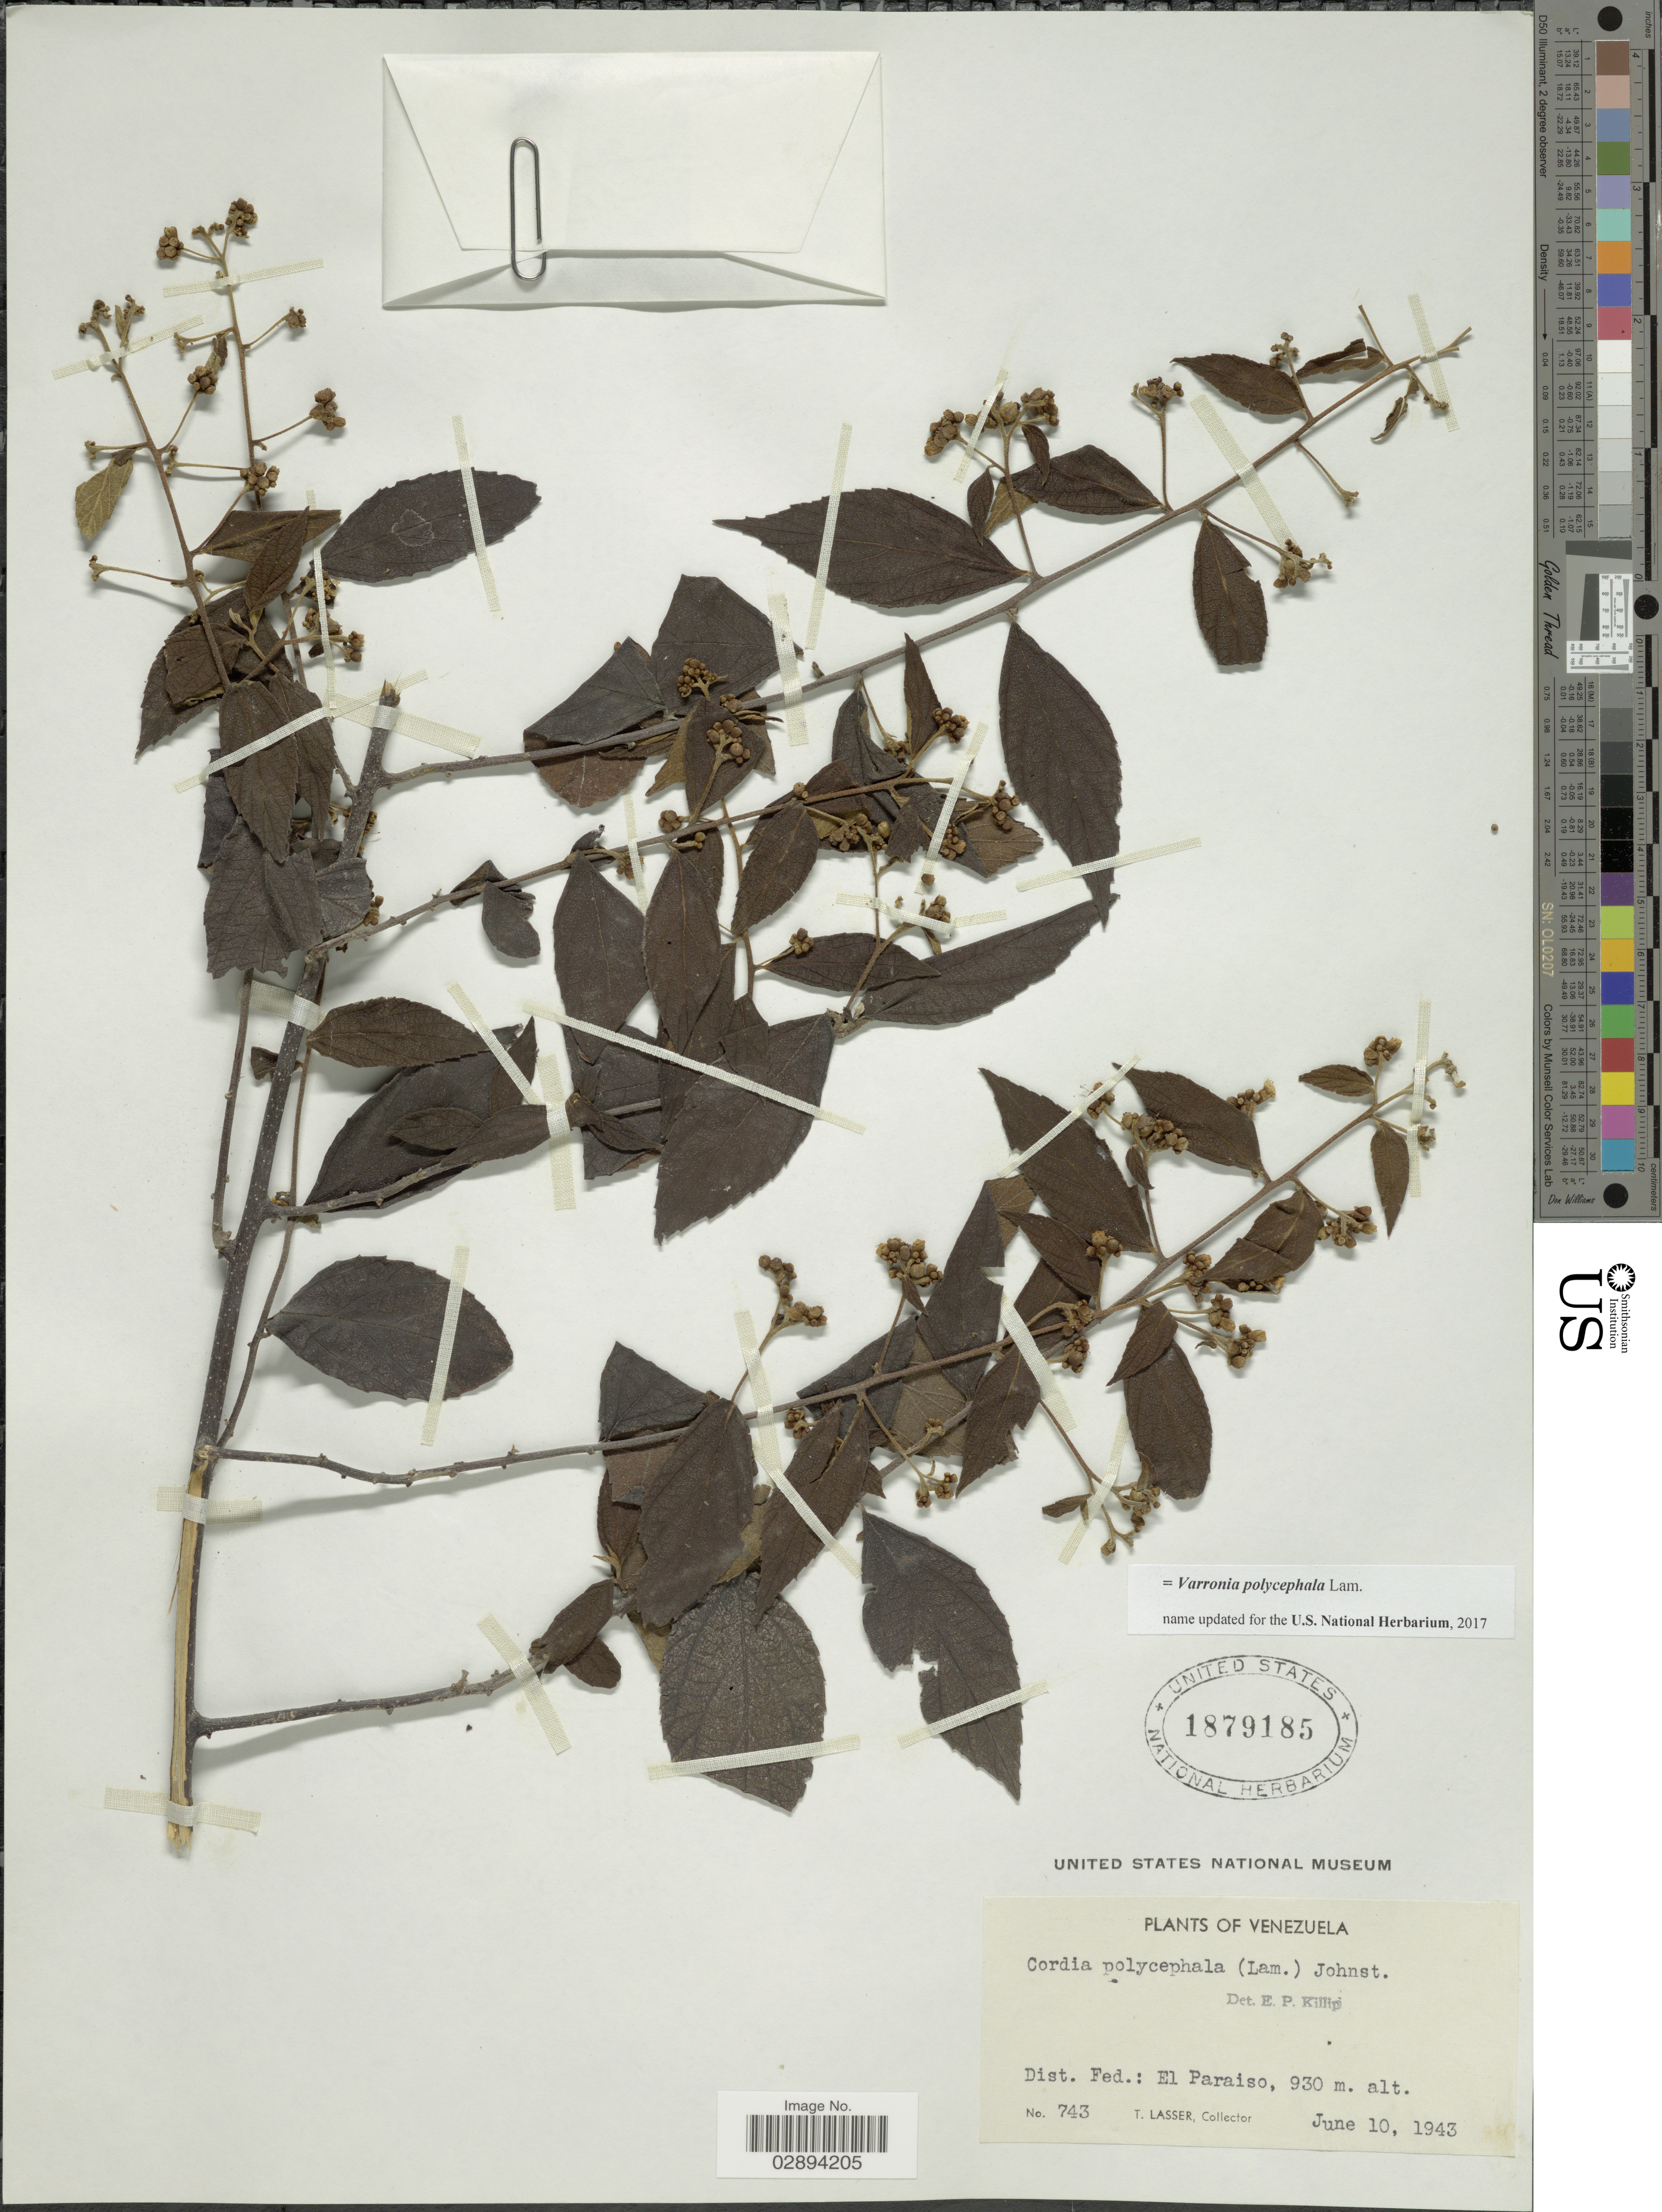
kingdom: Plantae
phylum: Tracheophyta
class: Magnoliopsida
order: Boraginales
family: Cordiaceae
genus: Varronia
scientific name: Varronia polycephala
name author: Lam.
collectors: T. Lasser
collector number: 743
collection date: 1943-06-10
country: Venezuela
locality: Dist. Fed., El Paraiso.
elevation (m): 930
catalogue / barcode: US 1879185